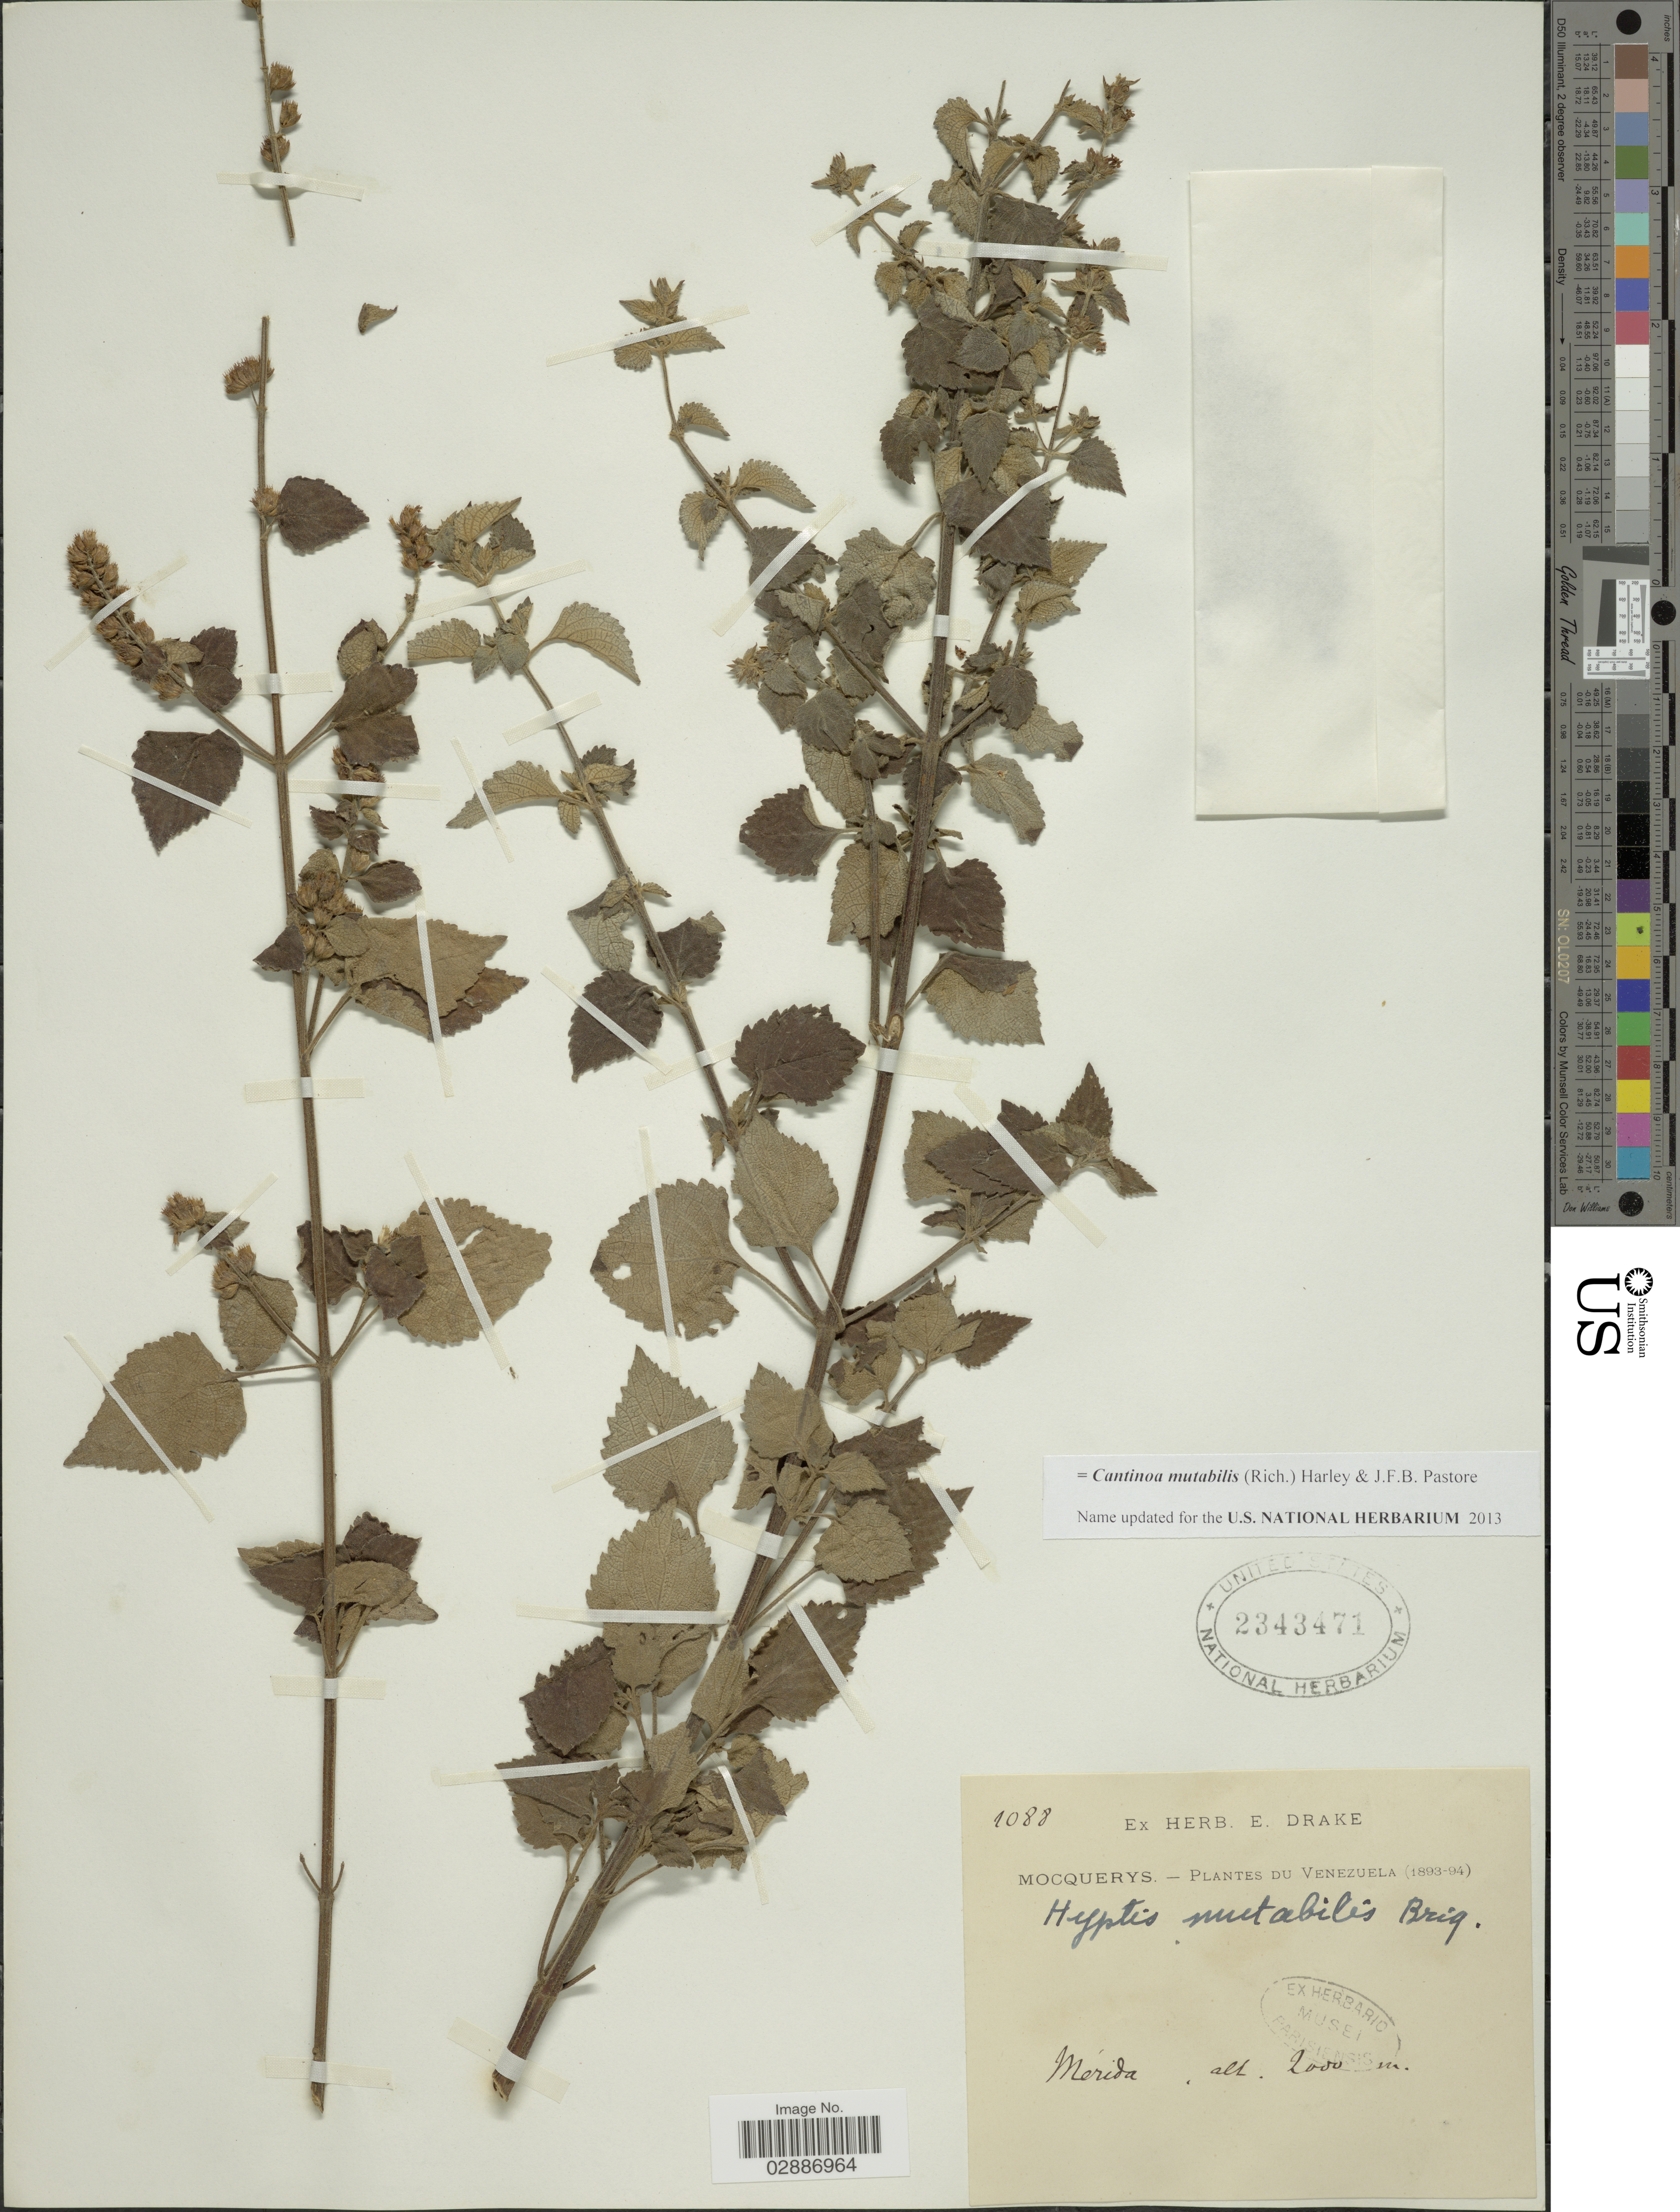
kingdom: Plantae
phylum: Tracheophyta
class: Magnoliopsida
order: Lamiales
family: Lamiaceae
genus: Cantinoa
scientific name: Cantinoa mutabilis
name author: (Epling) Harley & J.F.B. Pastore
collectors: A. Mocquerys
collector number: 1088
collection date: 1893/1894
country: Venezuela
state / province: Mérida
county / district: Libertador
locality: Mérida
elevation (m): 2000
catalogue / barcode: US 2343471